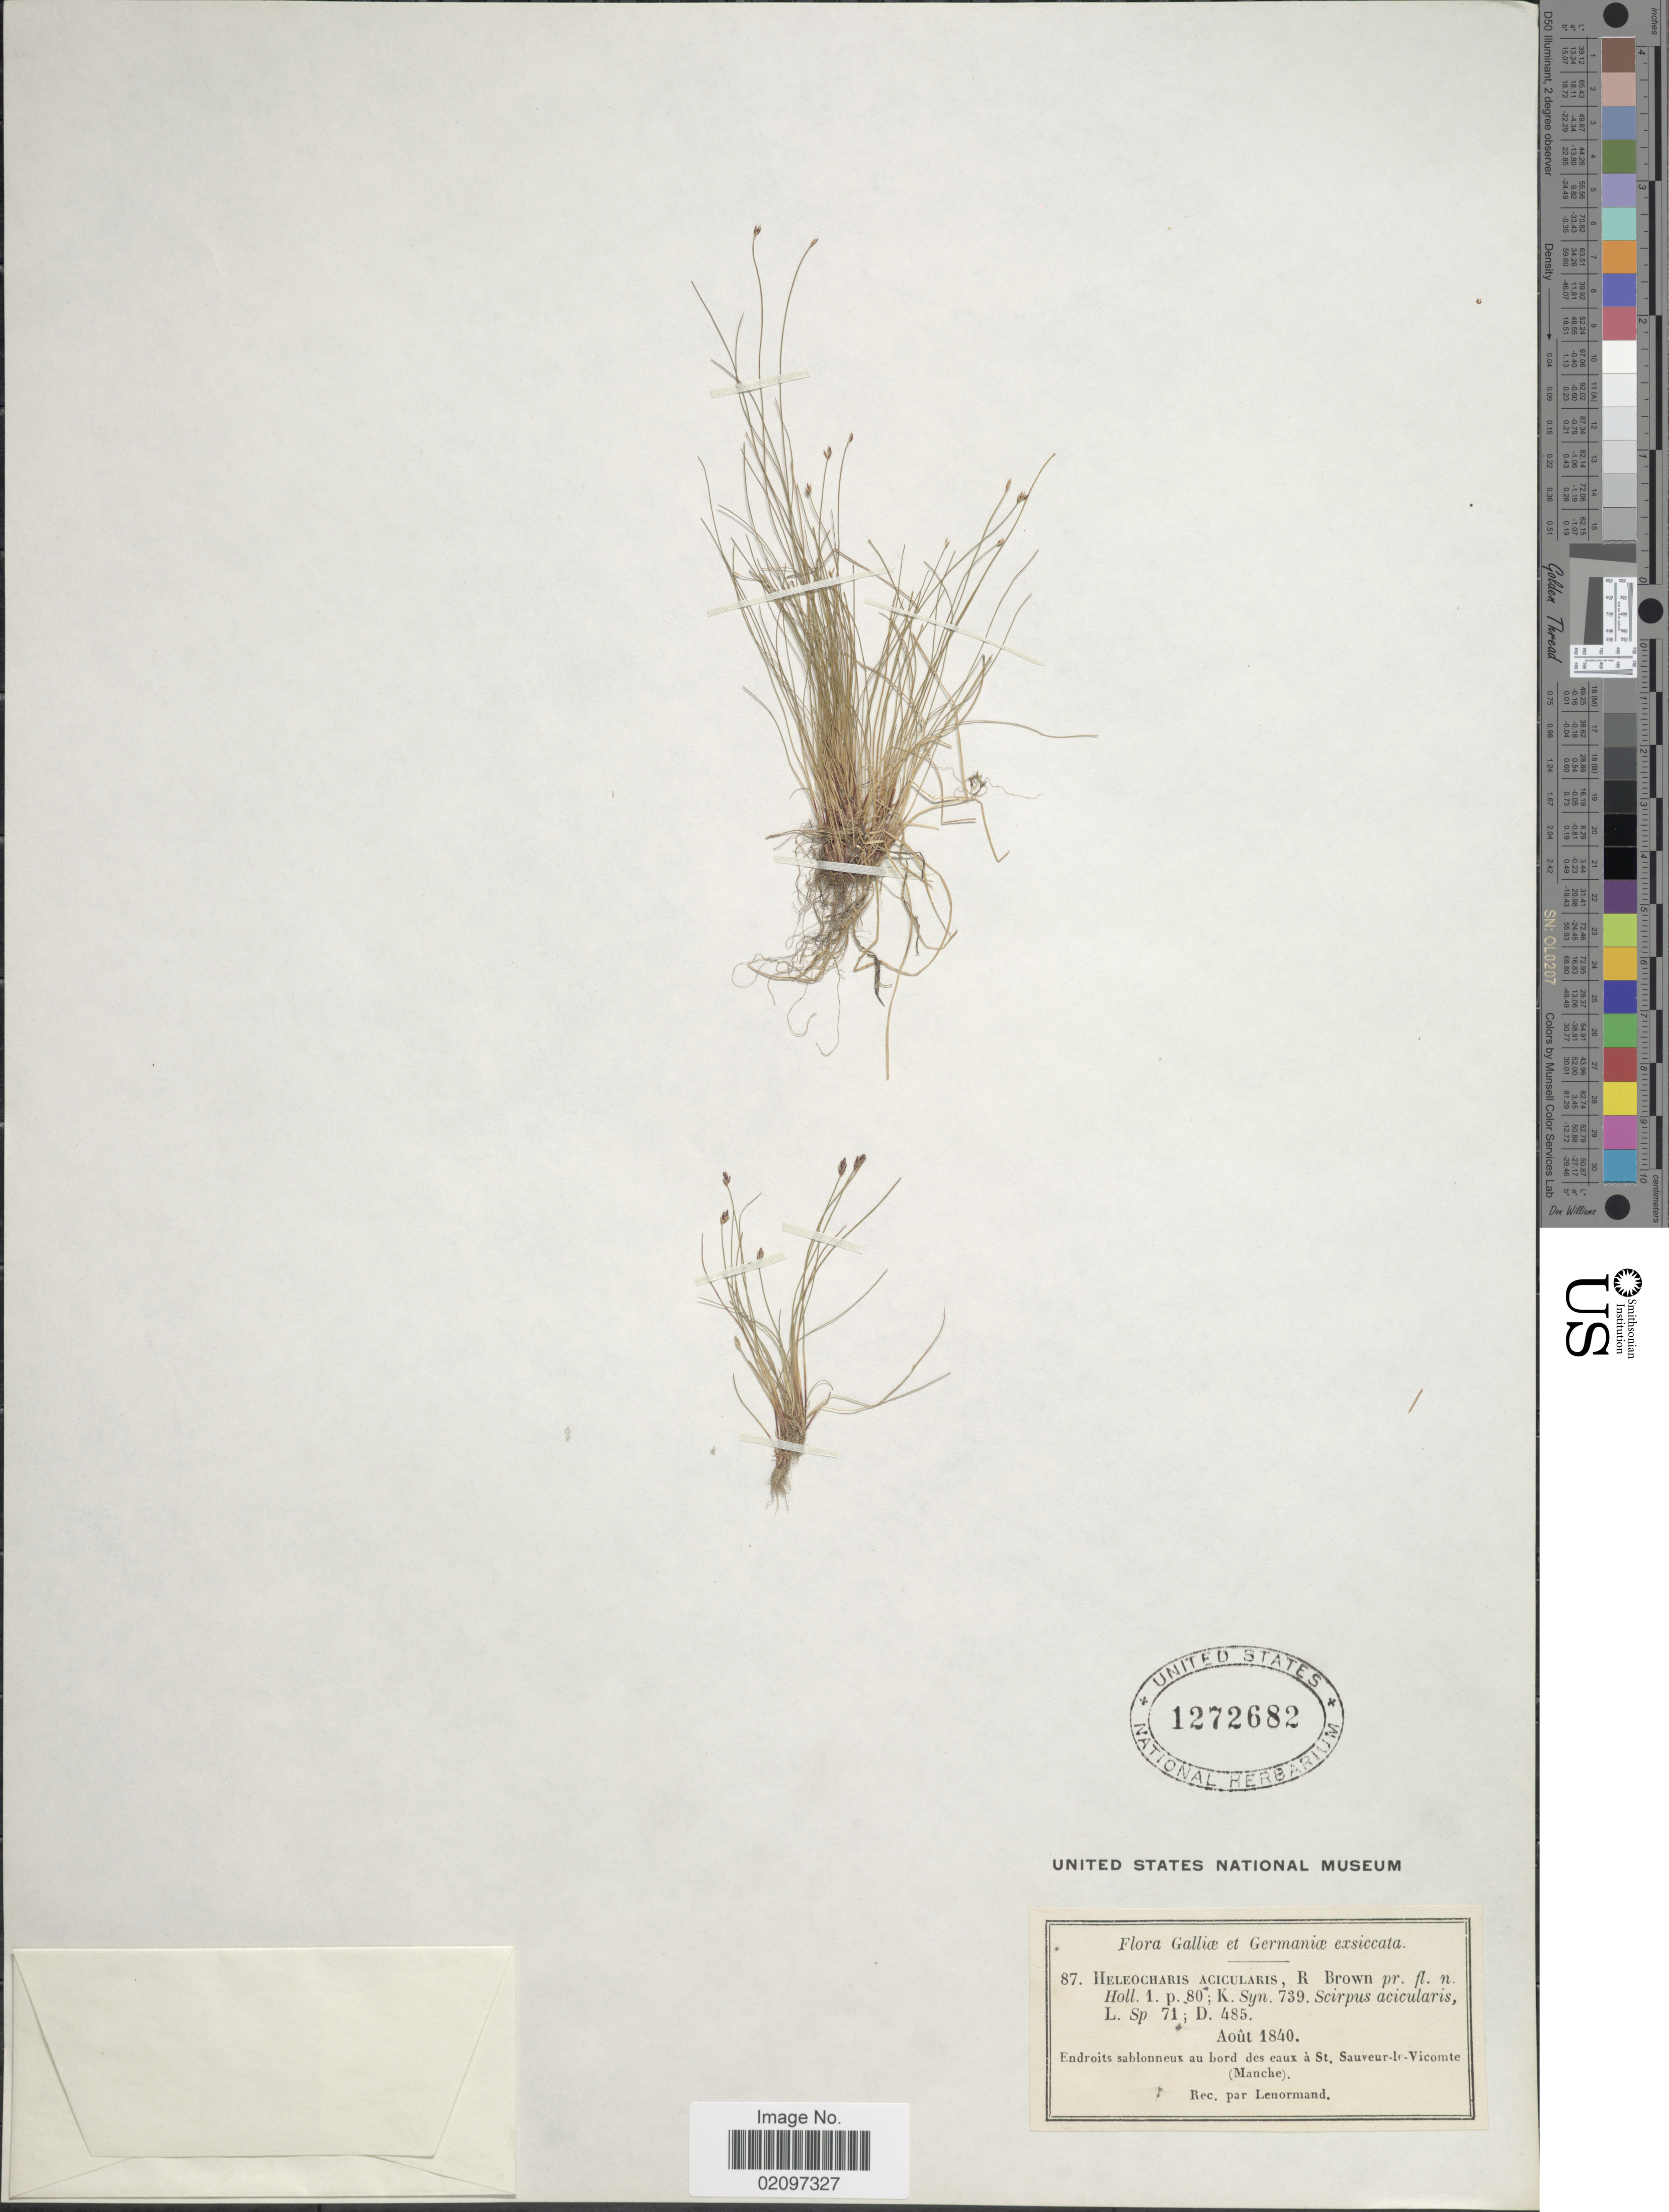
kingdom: Plantae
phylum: Tracheophyta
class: Liliopsida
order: Poales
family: Cyperaceae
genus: Eleocharis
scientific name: Eleocharis acicularis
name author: (L.) Roem. & Schult.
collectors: -. Lenormand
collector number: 87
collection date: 1840-08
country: France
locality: Galliae et Germaniae, Endroits sablonneux au bord des eaux a St. Sauveur-l [illegible text]- Vicomte (Manche).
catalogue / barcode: US 1272682